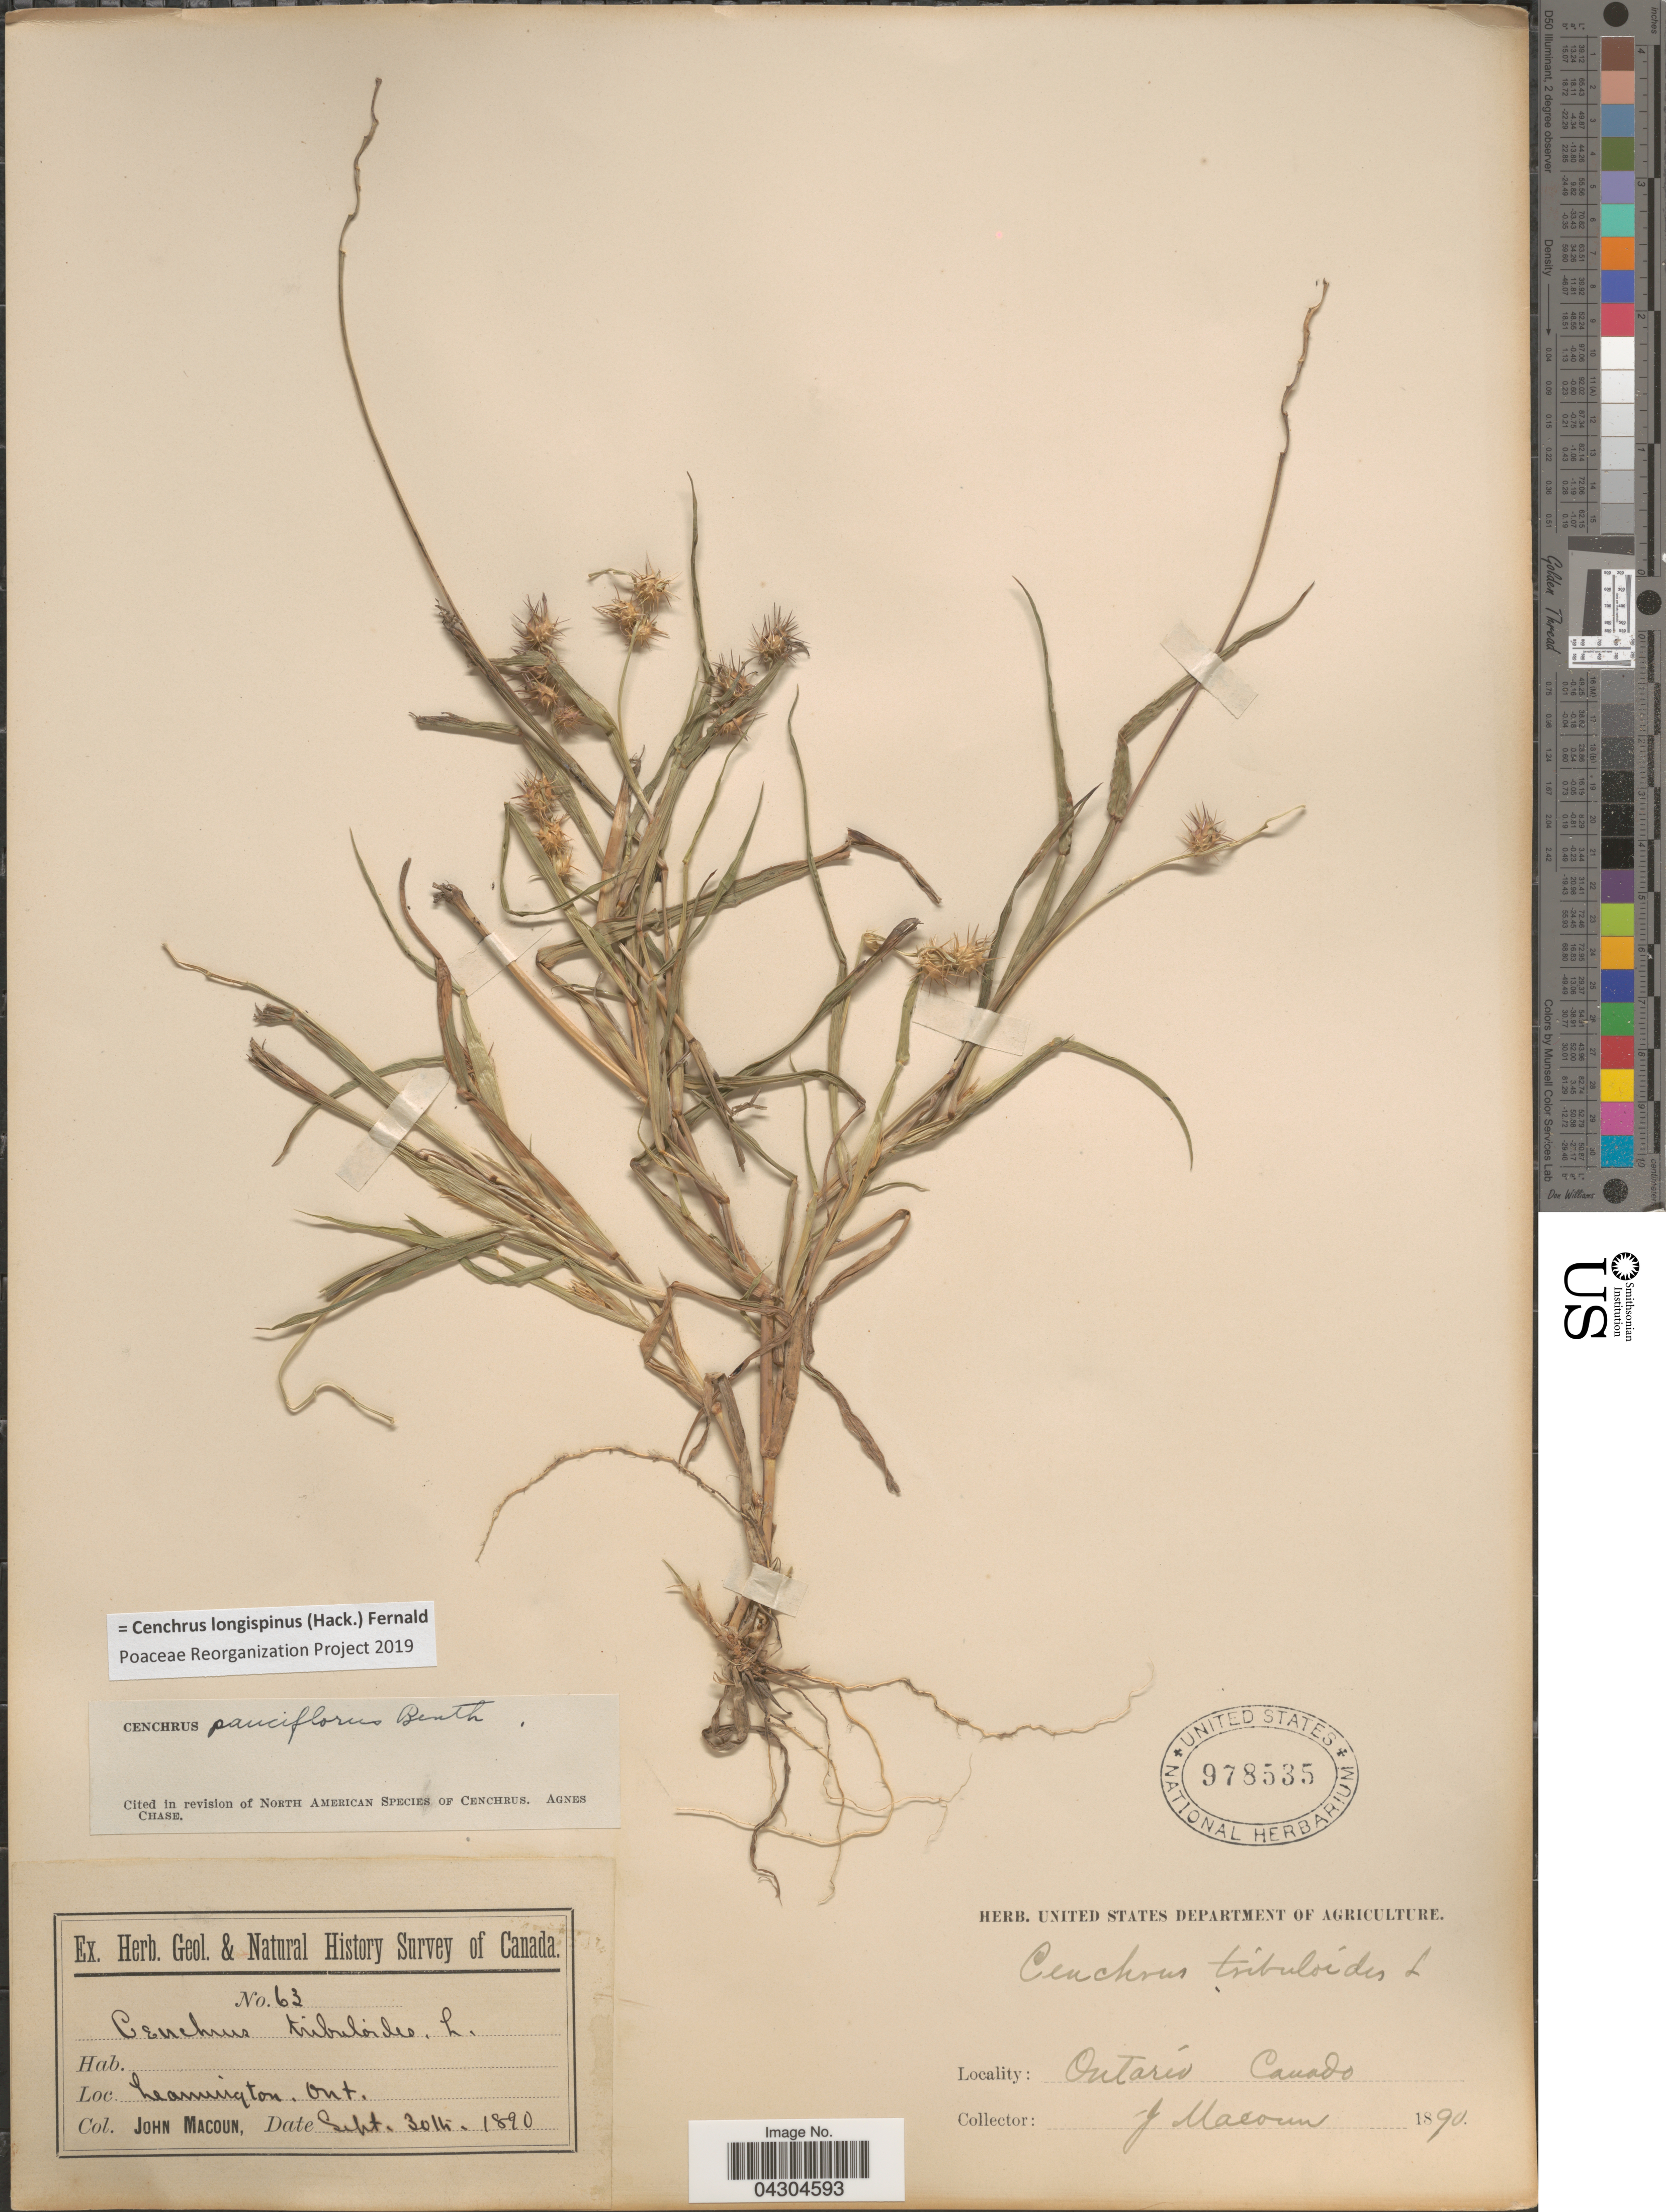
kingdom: Plantae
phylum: Tracheophyta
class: Liliopsida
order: Poales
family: Poaceae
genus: Cenchrus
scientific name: Cenchrus longispinus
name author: (Hack.) Fernald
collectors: J. Macoun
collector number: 63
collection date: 1890-09-30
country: Canada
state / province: Ontario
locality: Geol. & Natural History Survey of Canada. Leamington.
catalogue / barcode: US 978535